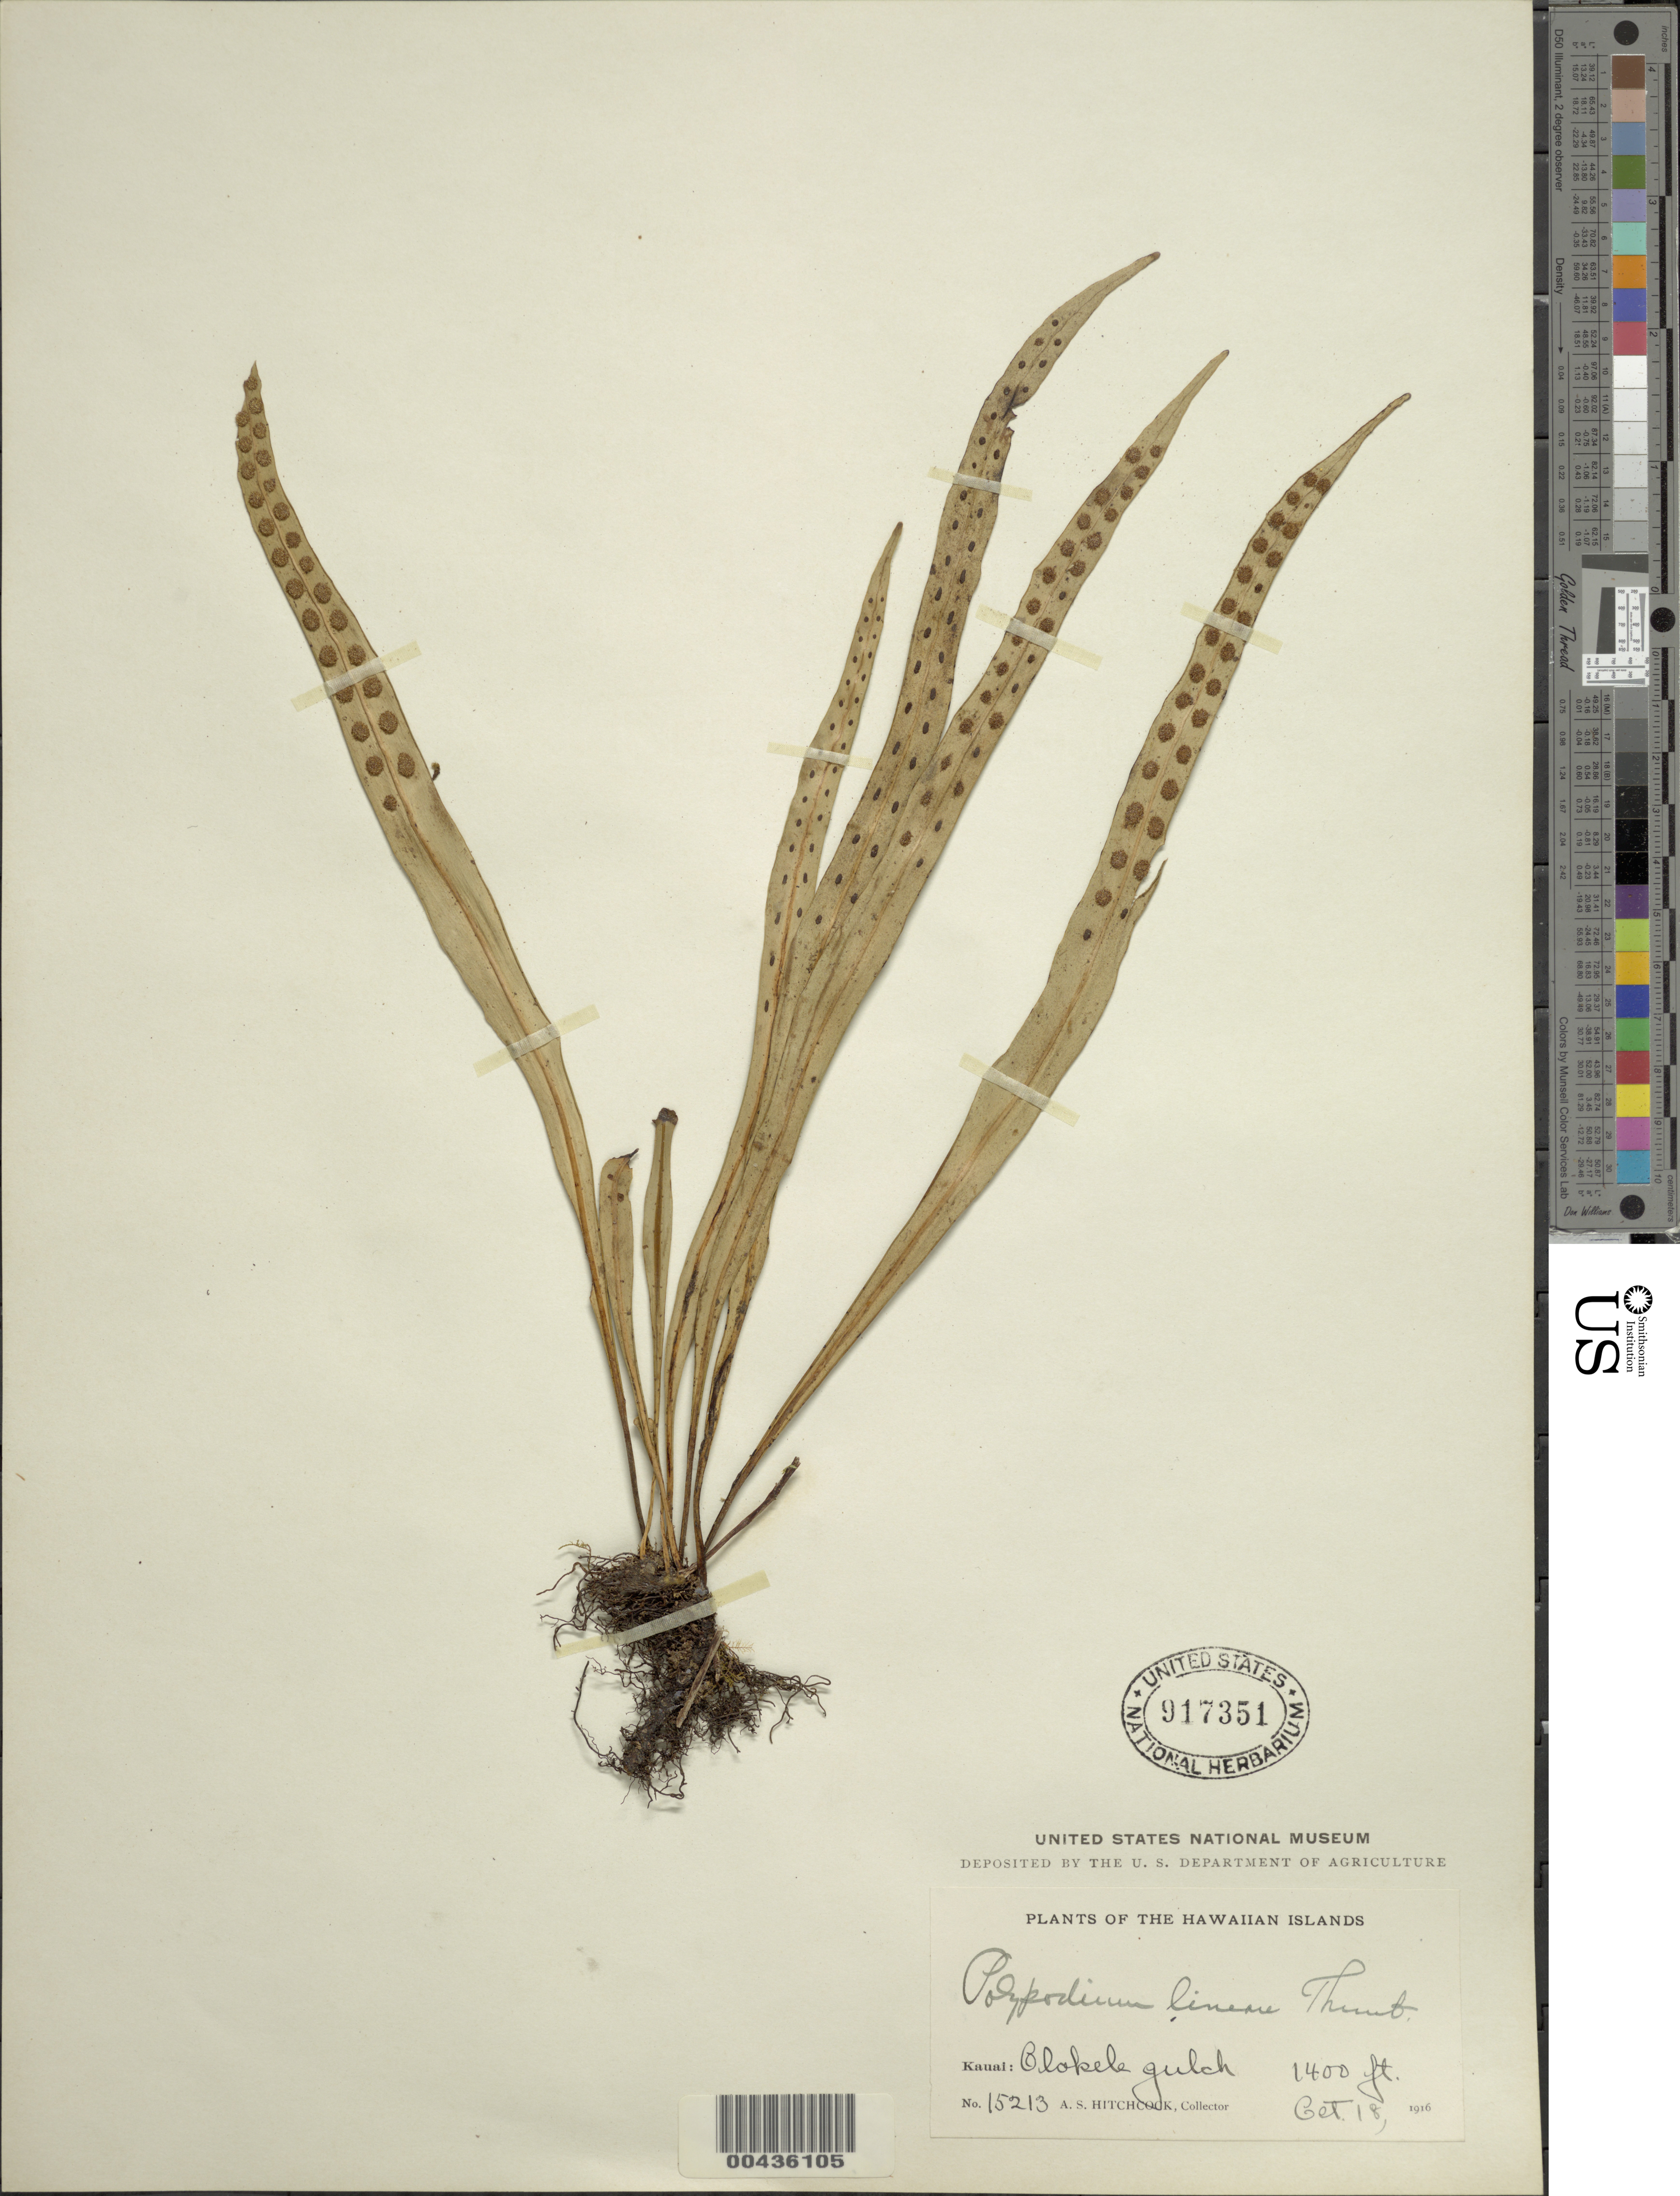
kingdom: Plantae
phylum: Tracheophyta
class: Polypodiopsida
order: Polypodiales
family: Polypodiaceae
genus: Lepisorus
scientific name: Lepisorus thunbergianus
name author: (Kaulf.) Ching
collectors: A. S. Hitchcock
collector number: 15213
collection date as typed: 18 Oct 1916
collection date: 1916-10-18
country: United States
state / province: Hawaii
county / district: Kauai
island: Kaua'i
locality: Olokele gulch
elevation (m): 427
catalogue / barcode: US 917351